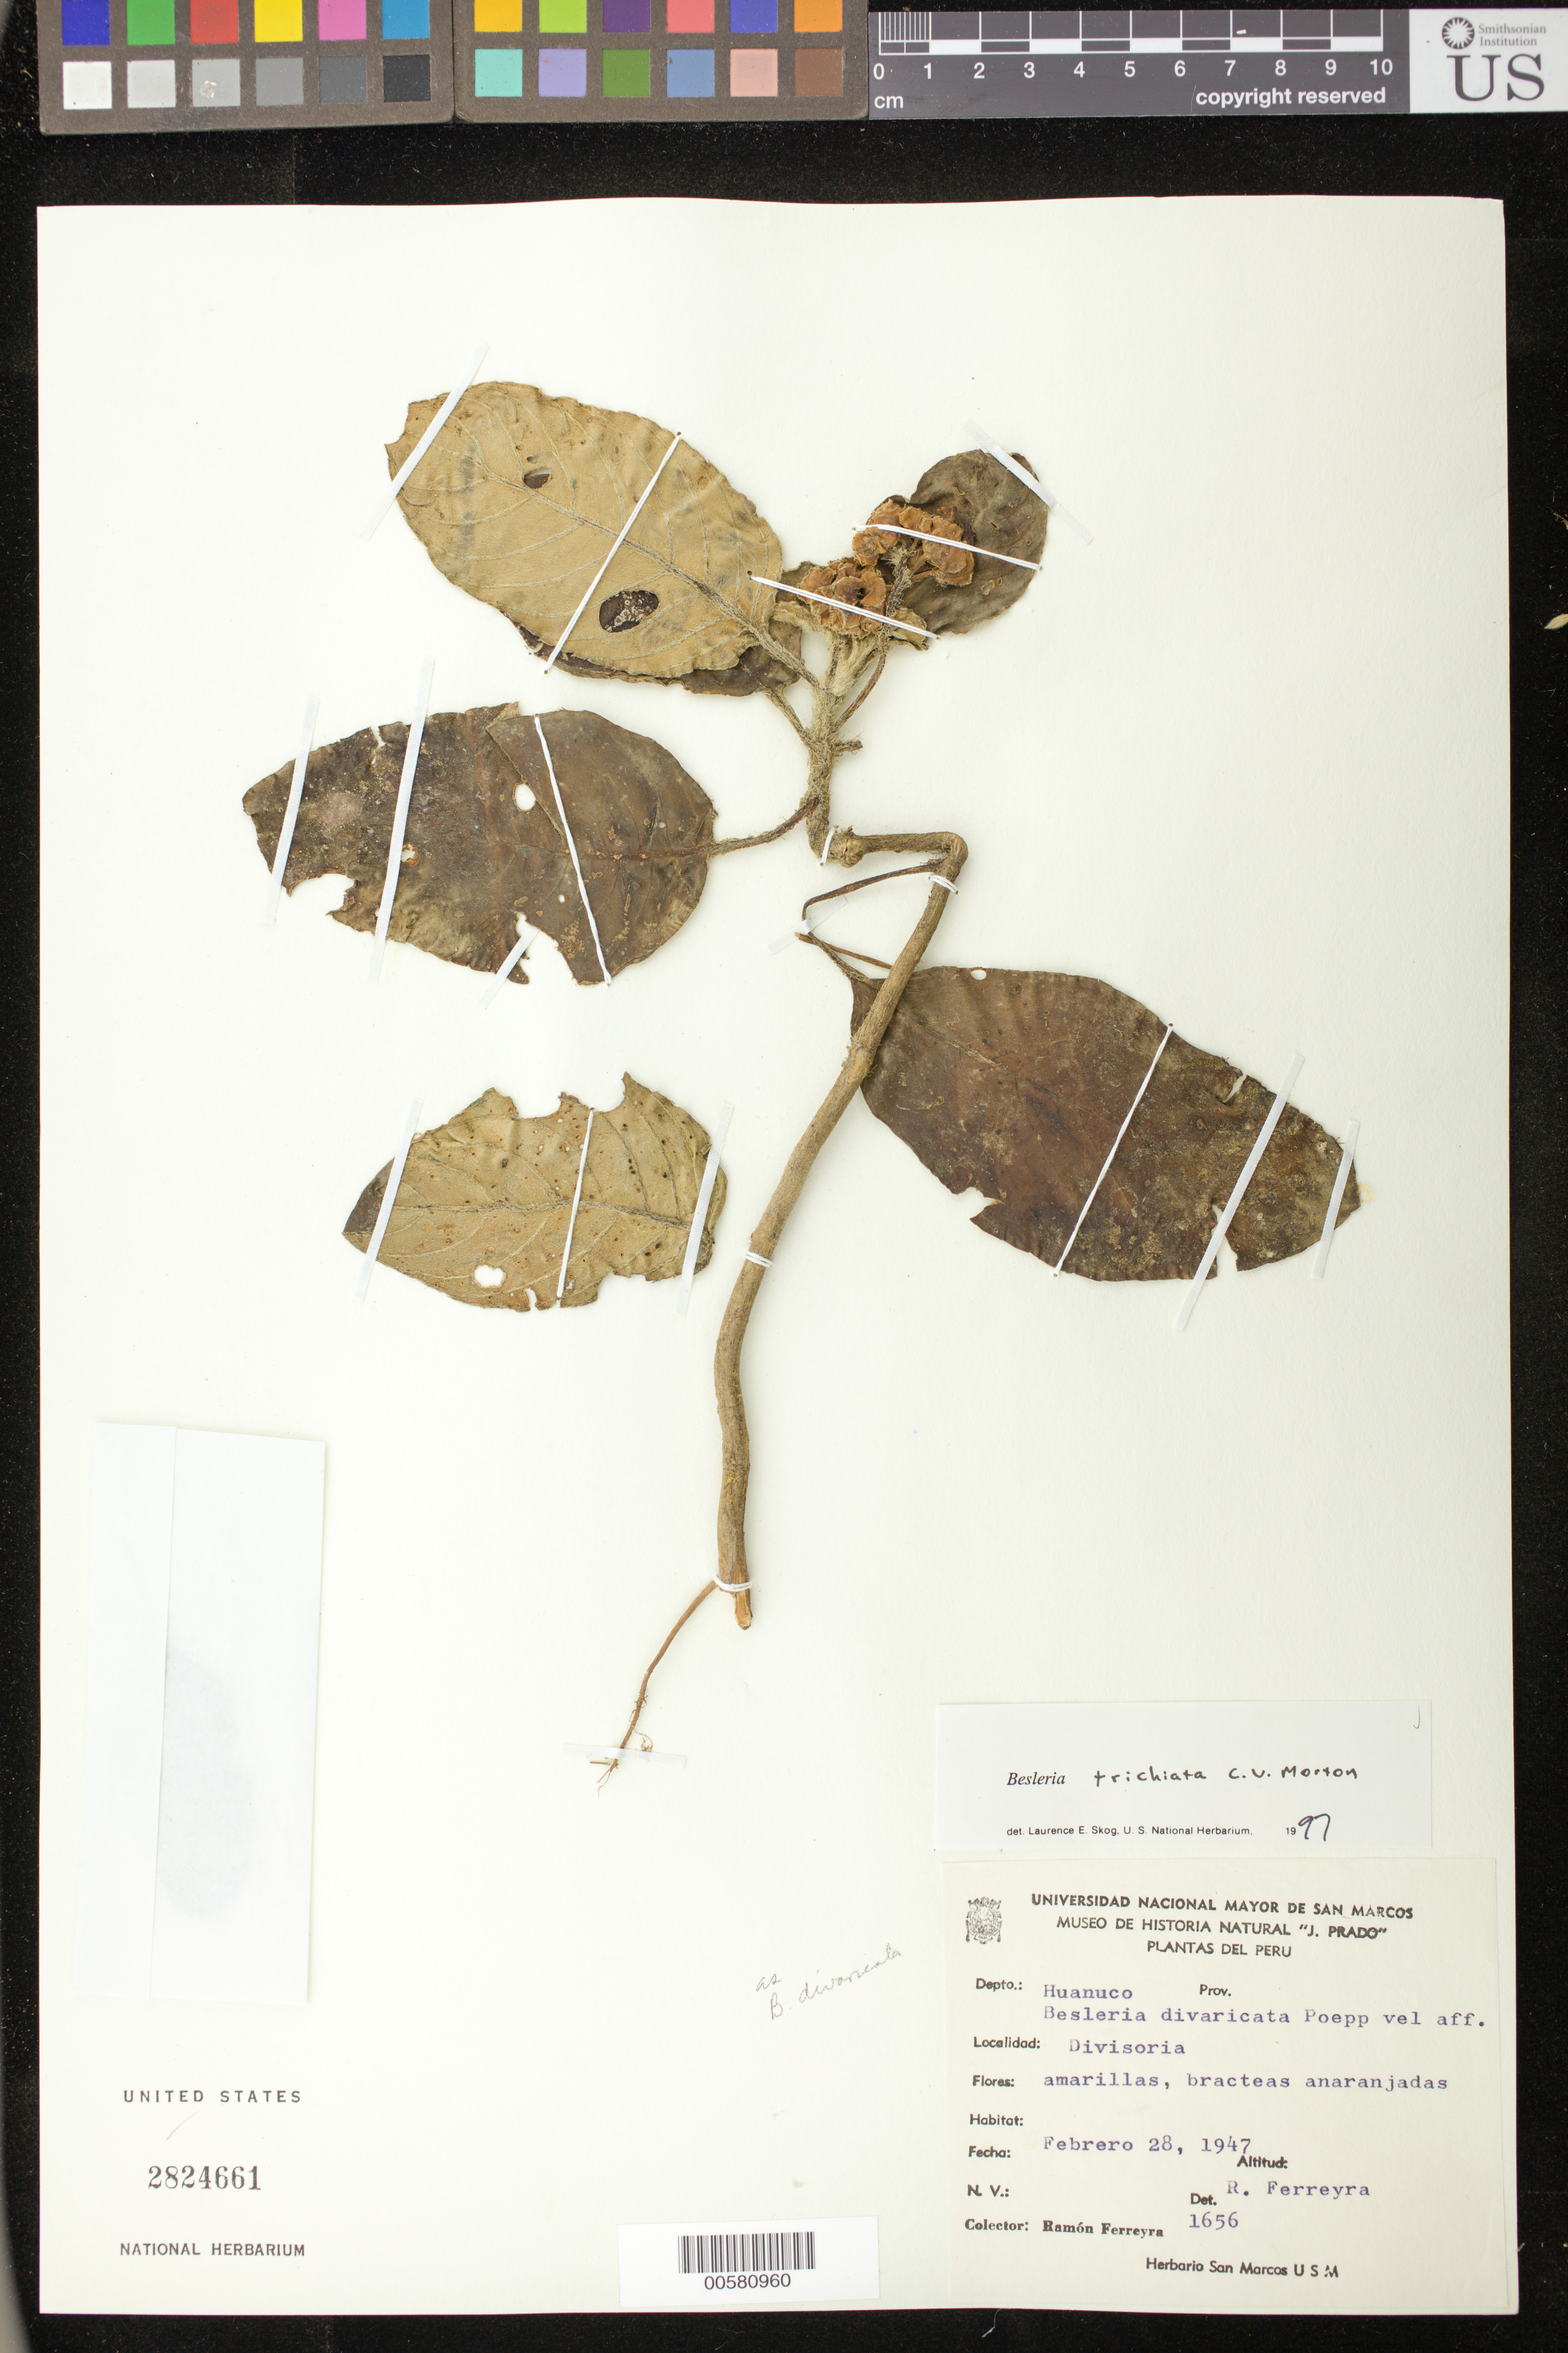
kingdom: Plantae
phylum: Tracheophyta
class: Magnoliopsida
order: Lamiales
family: Gesneriaceae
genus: Besleria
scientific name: Besleria trichiata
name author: C.V. Morton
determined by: Skog, Laurence E.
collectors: R. A. Ferreyra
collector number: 1656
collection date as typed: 28 Feb 1947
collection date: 1947-02-28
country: Peru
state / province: Huánuco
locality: Divisoria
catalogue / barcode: US 2824661